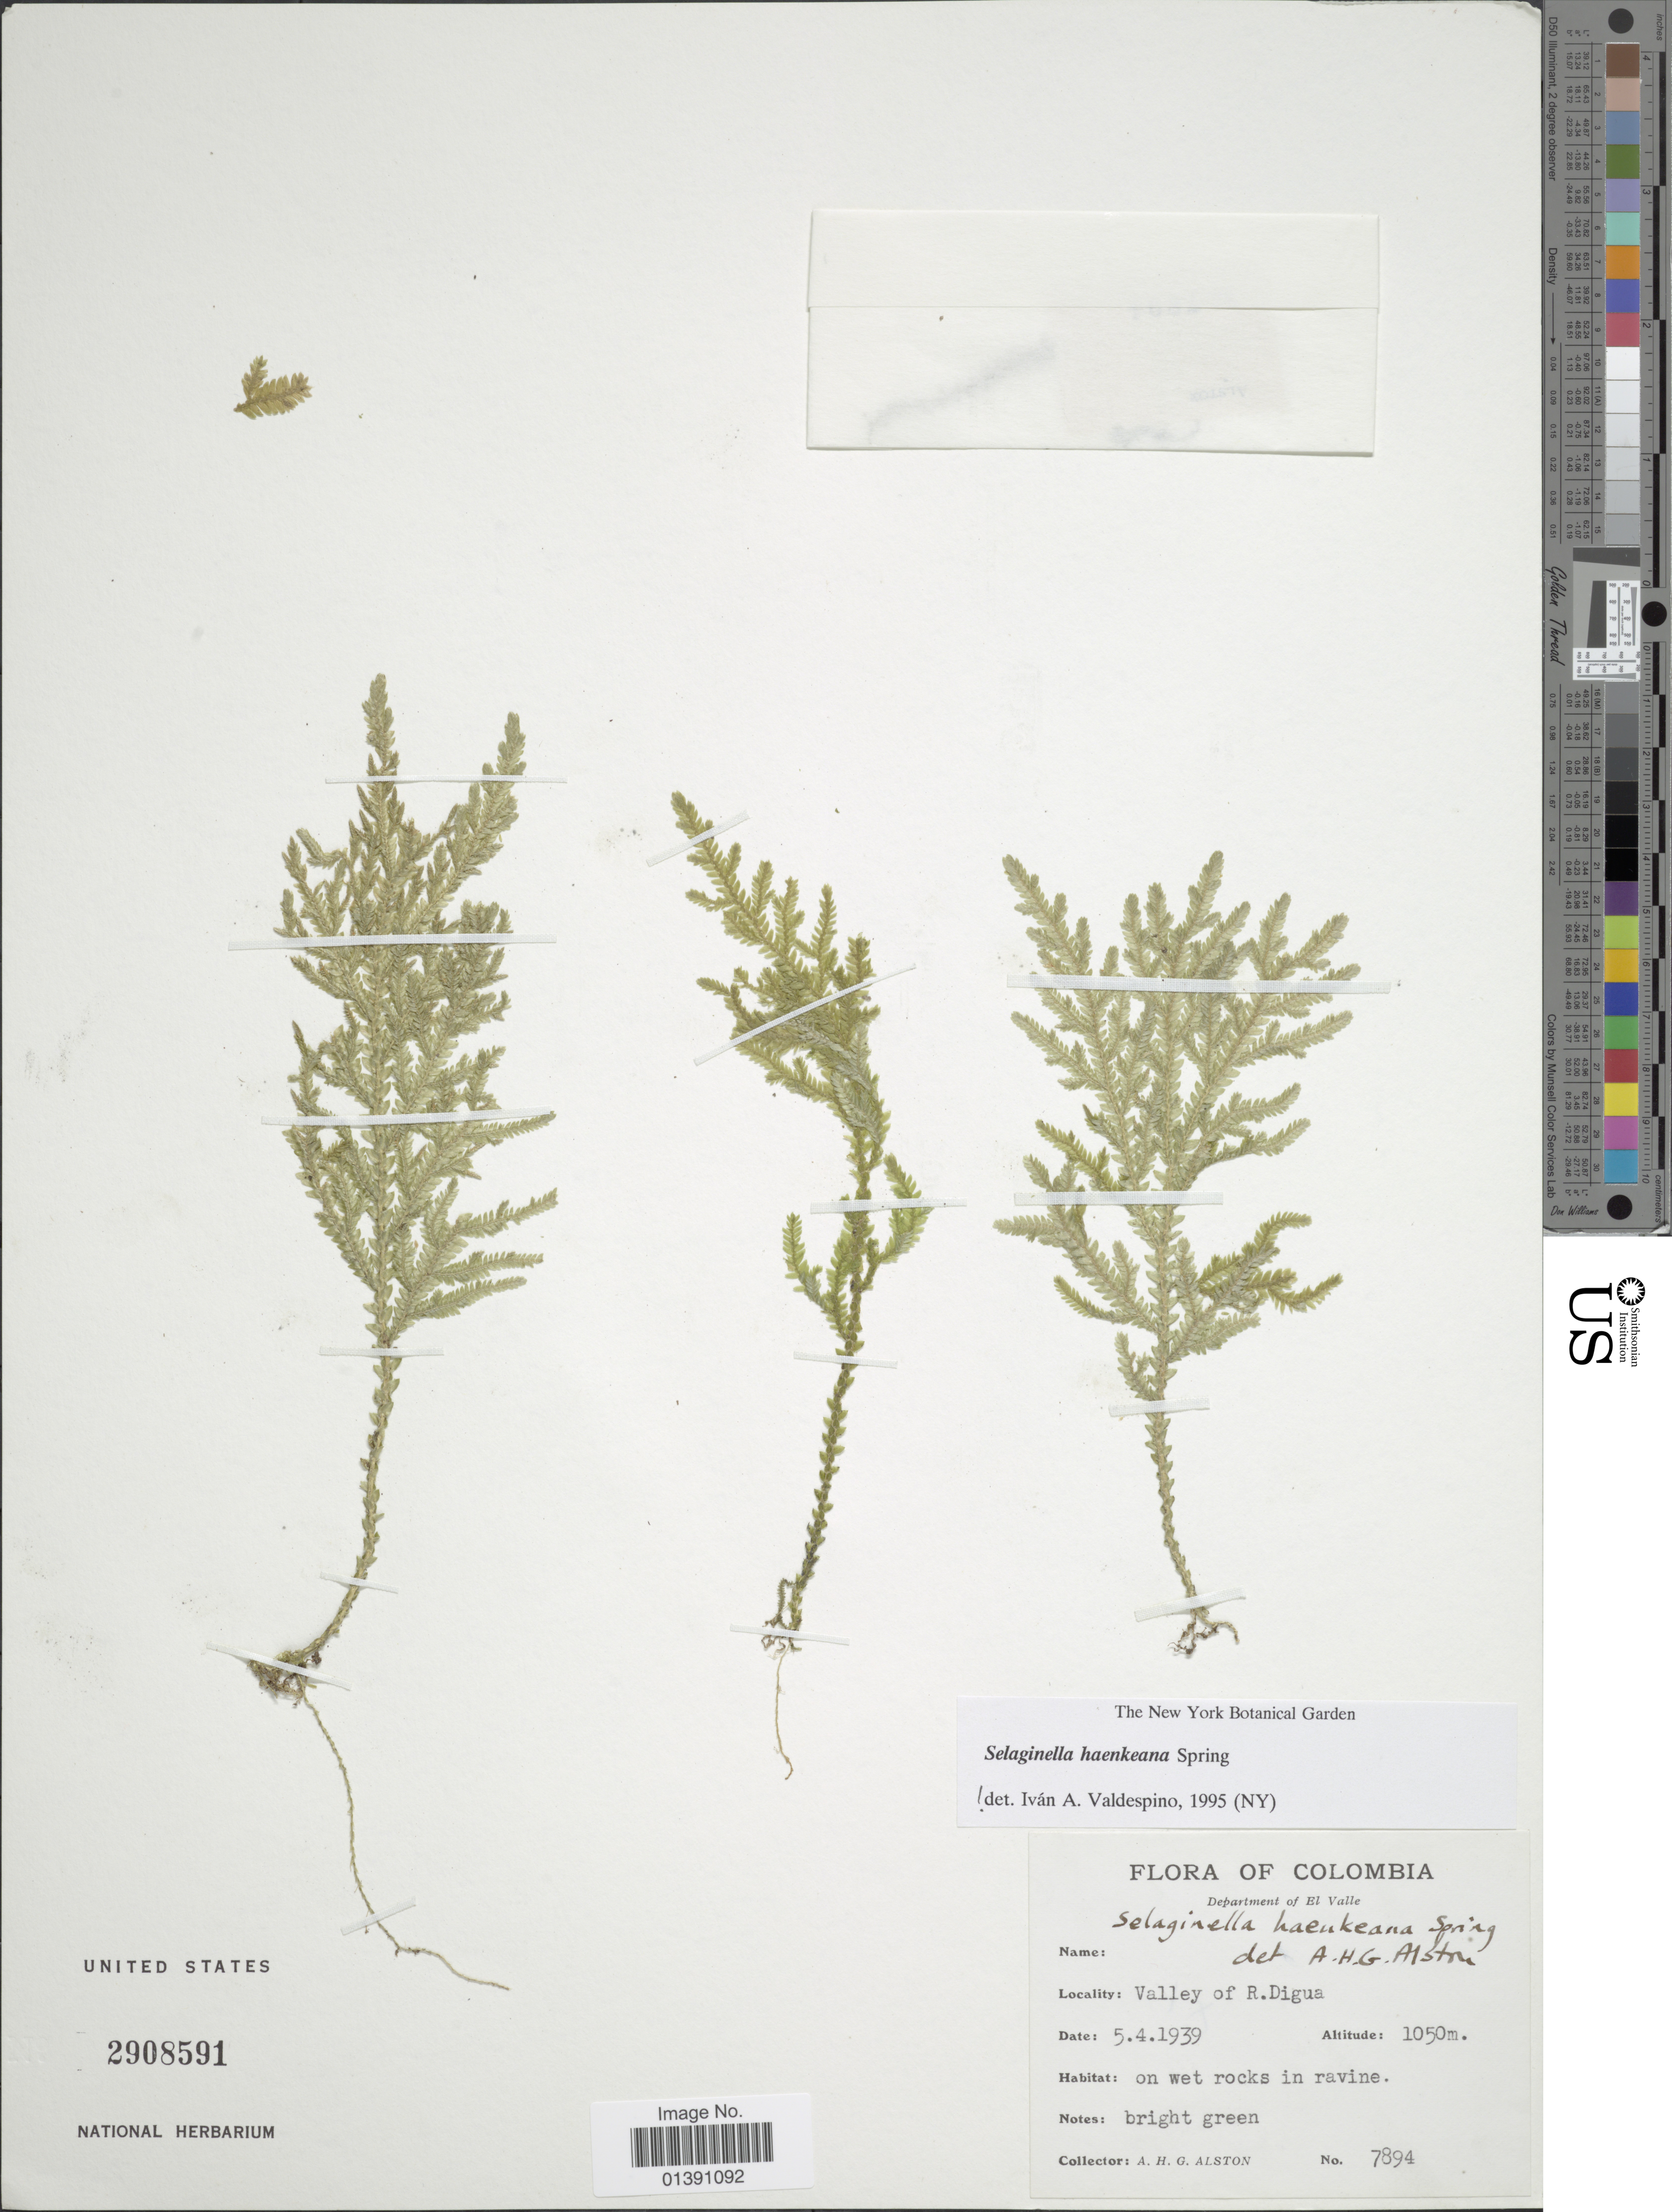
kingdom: Plantae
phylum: Tracheophyta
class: Lycopodiopsida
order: Selaginellales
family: Selaginellaceae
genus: Selaginella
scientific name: Selaginella haenkeana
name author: Spring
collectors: A. H. Alston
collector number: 7894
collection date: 1939-04-05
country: Colombia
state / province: Valle del Cauca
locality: Department of El Valle, Valley of R. Digua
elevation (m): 1050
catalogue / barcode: US 2908591